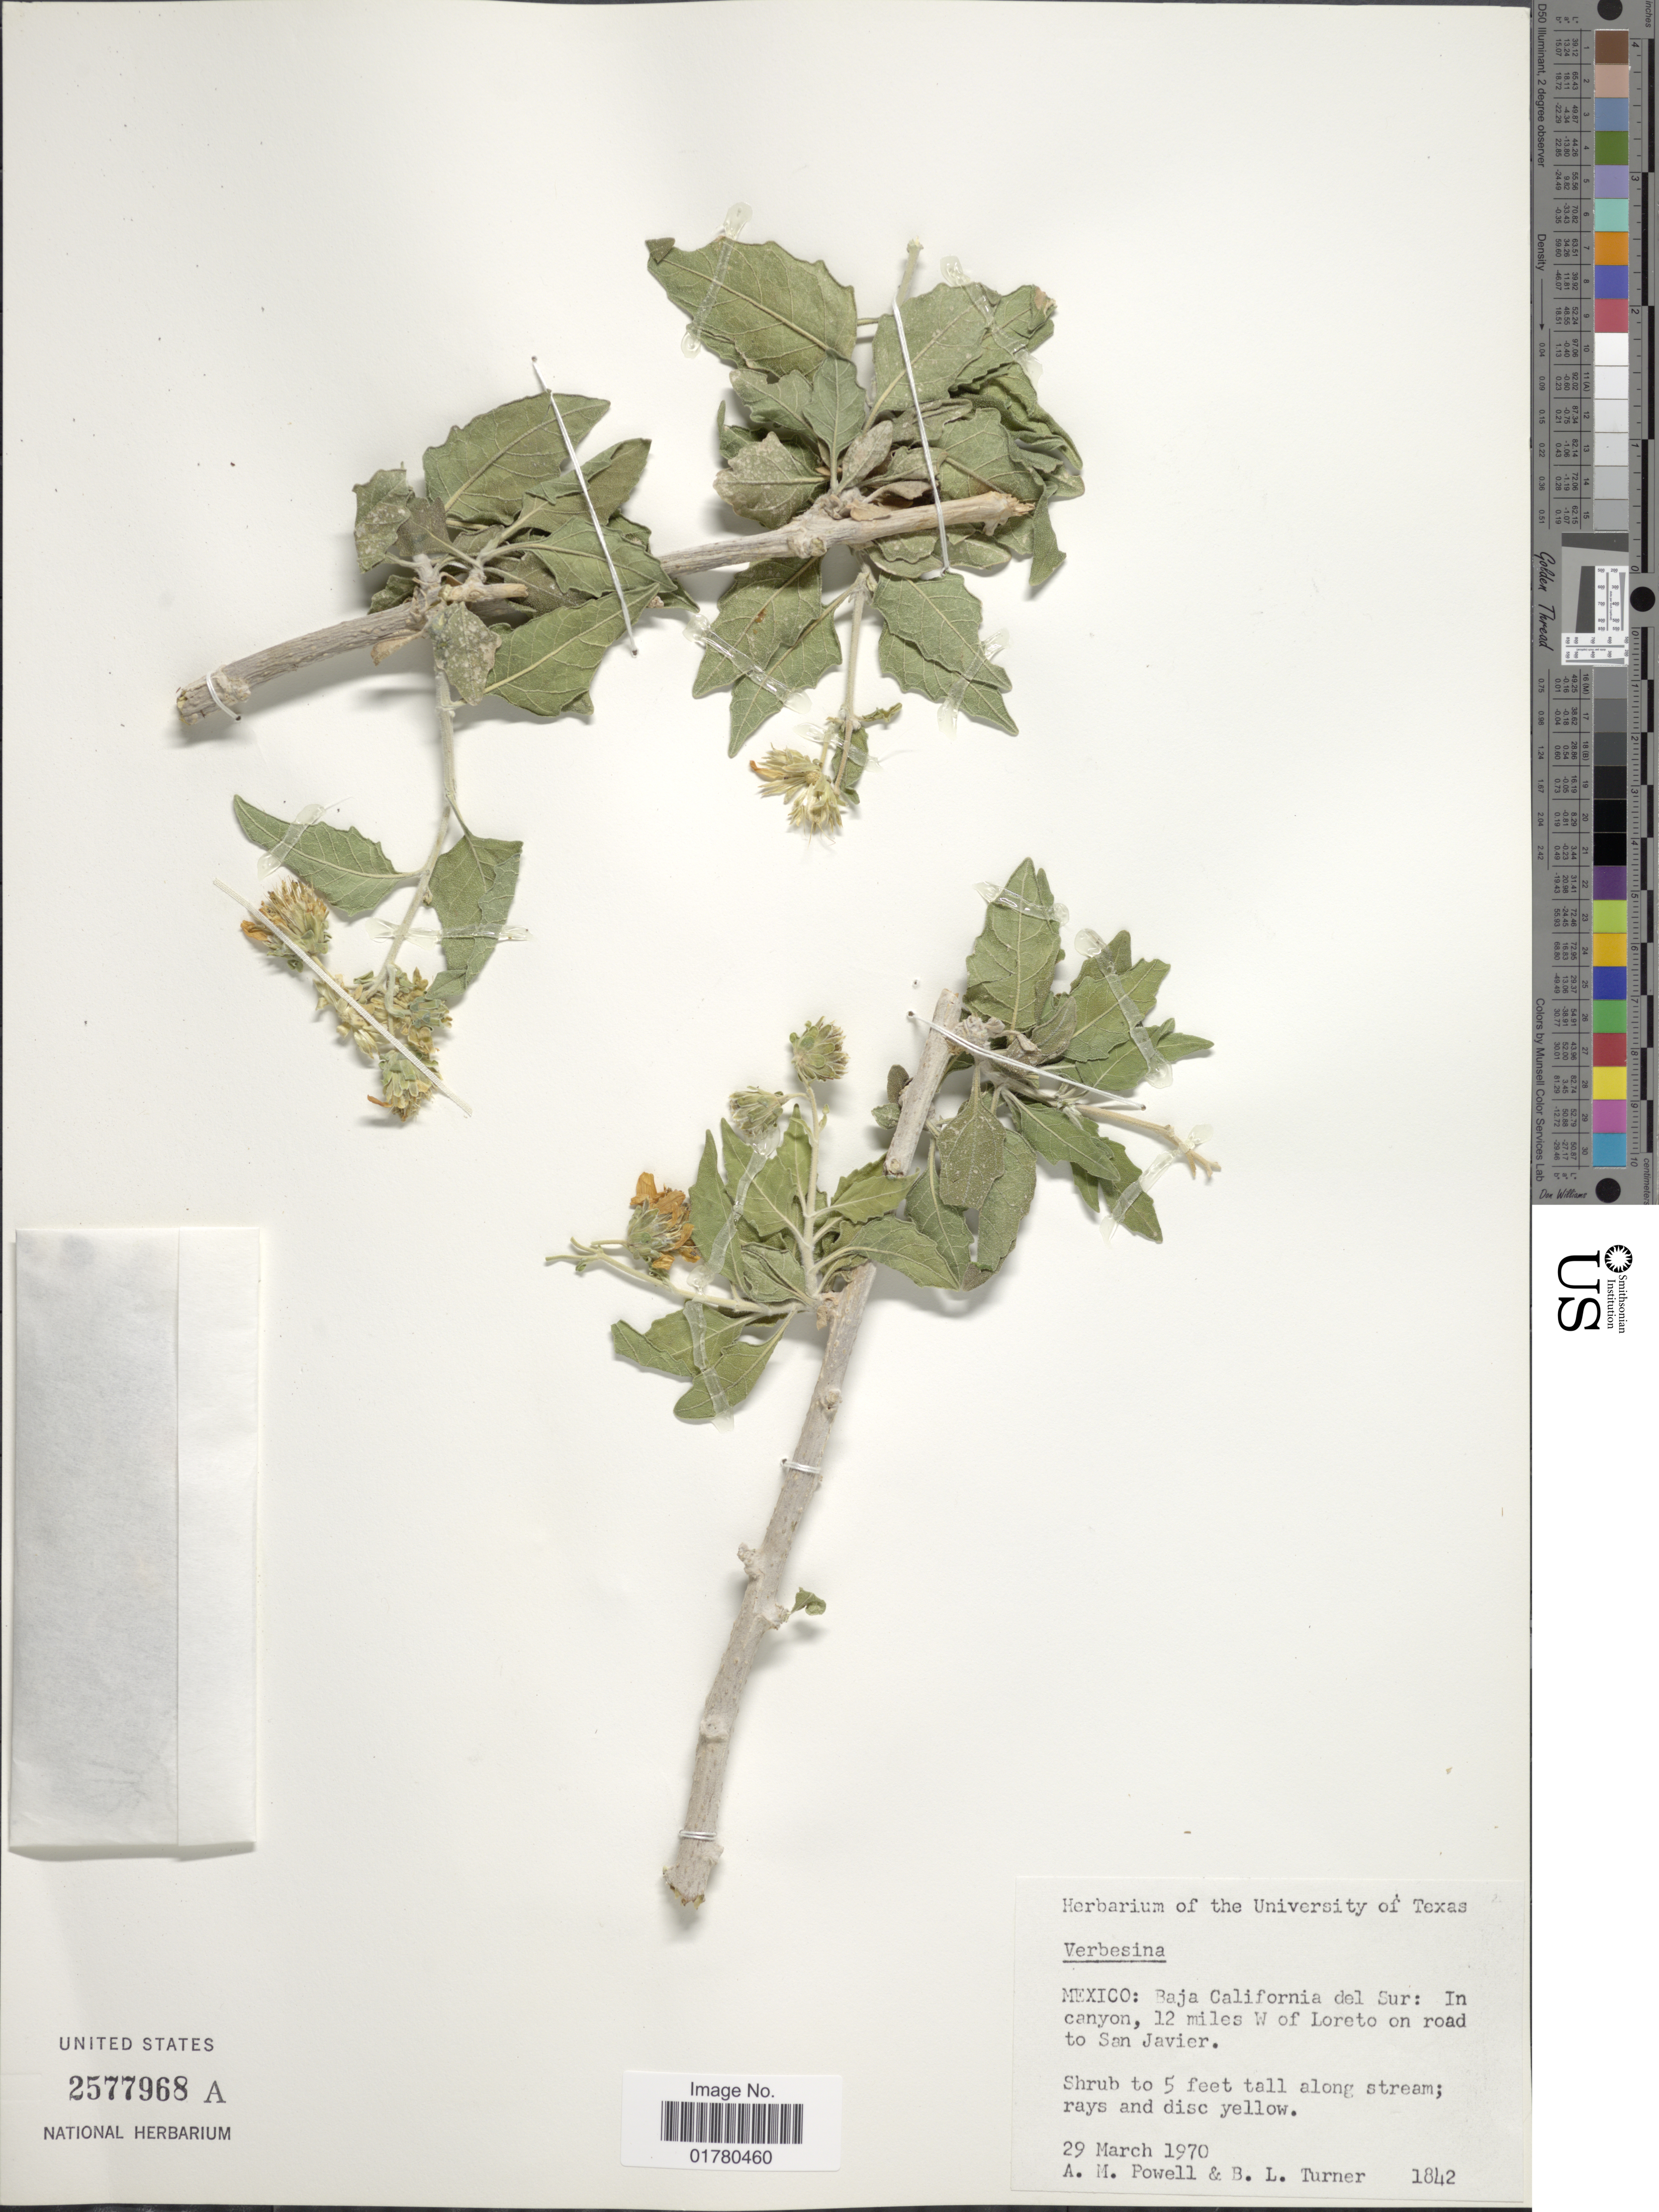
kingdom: Plantae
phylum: Tracheophyta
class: Magnoliopsida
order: Asterales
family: Asteraceae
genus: Verbesina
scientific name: Verbesina sp.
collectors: A. M. Powell & B. L. Turner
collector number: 1842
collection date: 1970-03-29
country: Mexico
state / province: Baja California Sur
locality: In canyon, 12 miles W of Loreto on road to San Javier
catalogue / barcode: US 2577968A